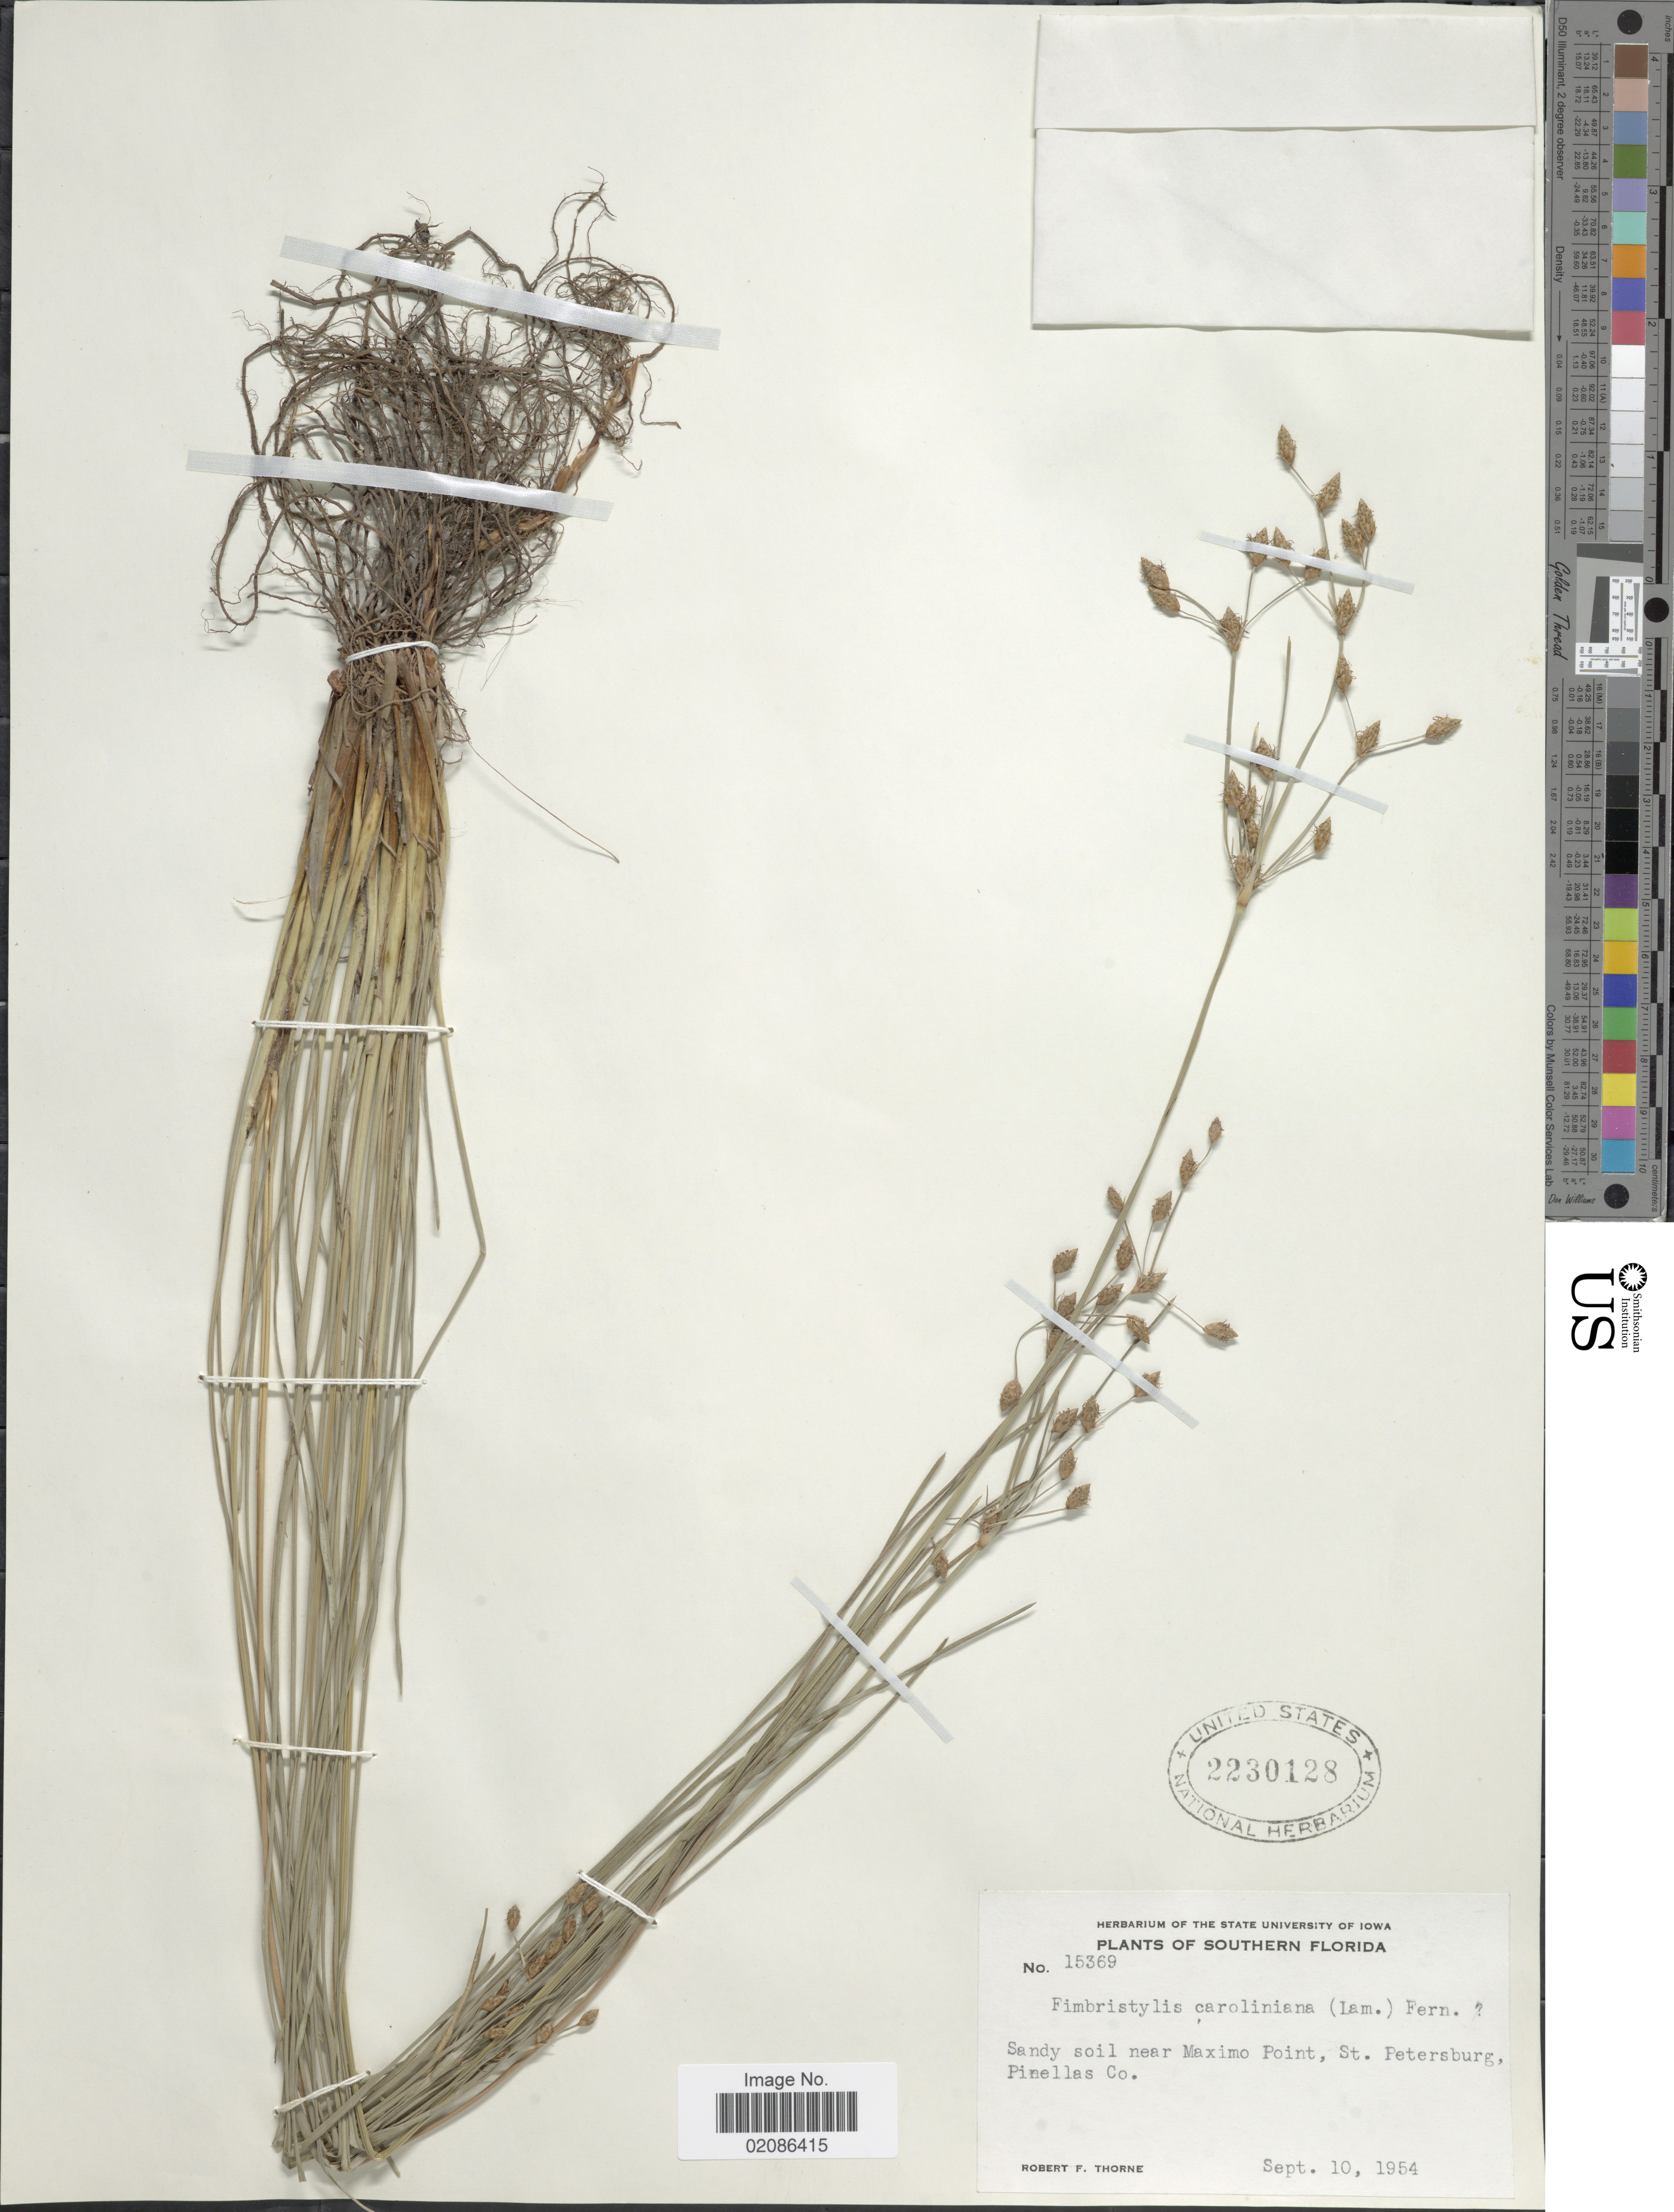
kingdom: Plantae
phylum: Tracheophyta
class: Liliopsida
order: Poales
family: Cyperaceae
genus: Fimbristylis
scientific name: Fimbristylis caroliniana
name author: (Lam.) Fernald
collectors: R. F. Thorne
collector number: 15369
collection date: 1954-09-10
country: United States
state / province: Florida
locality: Southern Florida, Sandy soil near Maximo Point, St Petersburg, Pinellas Co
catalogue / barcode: US 2230128